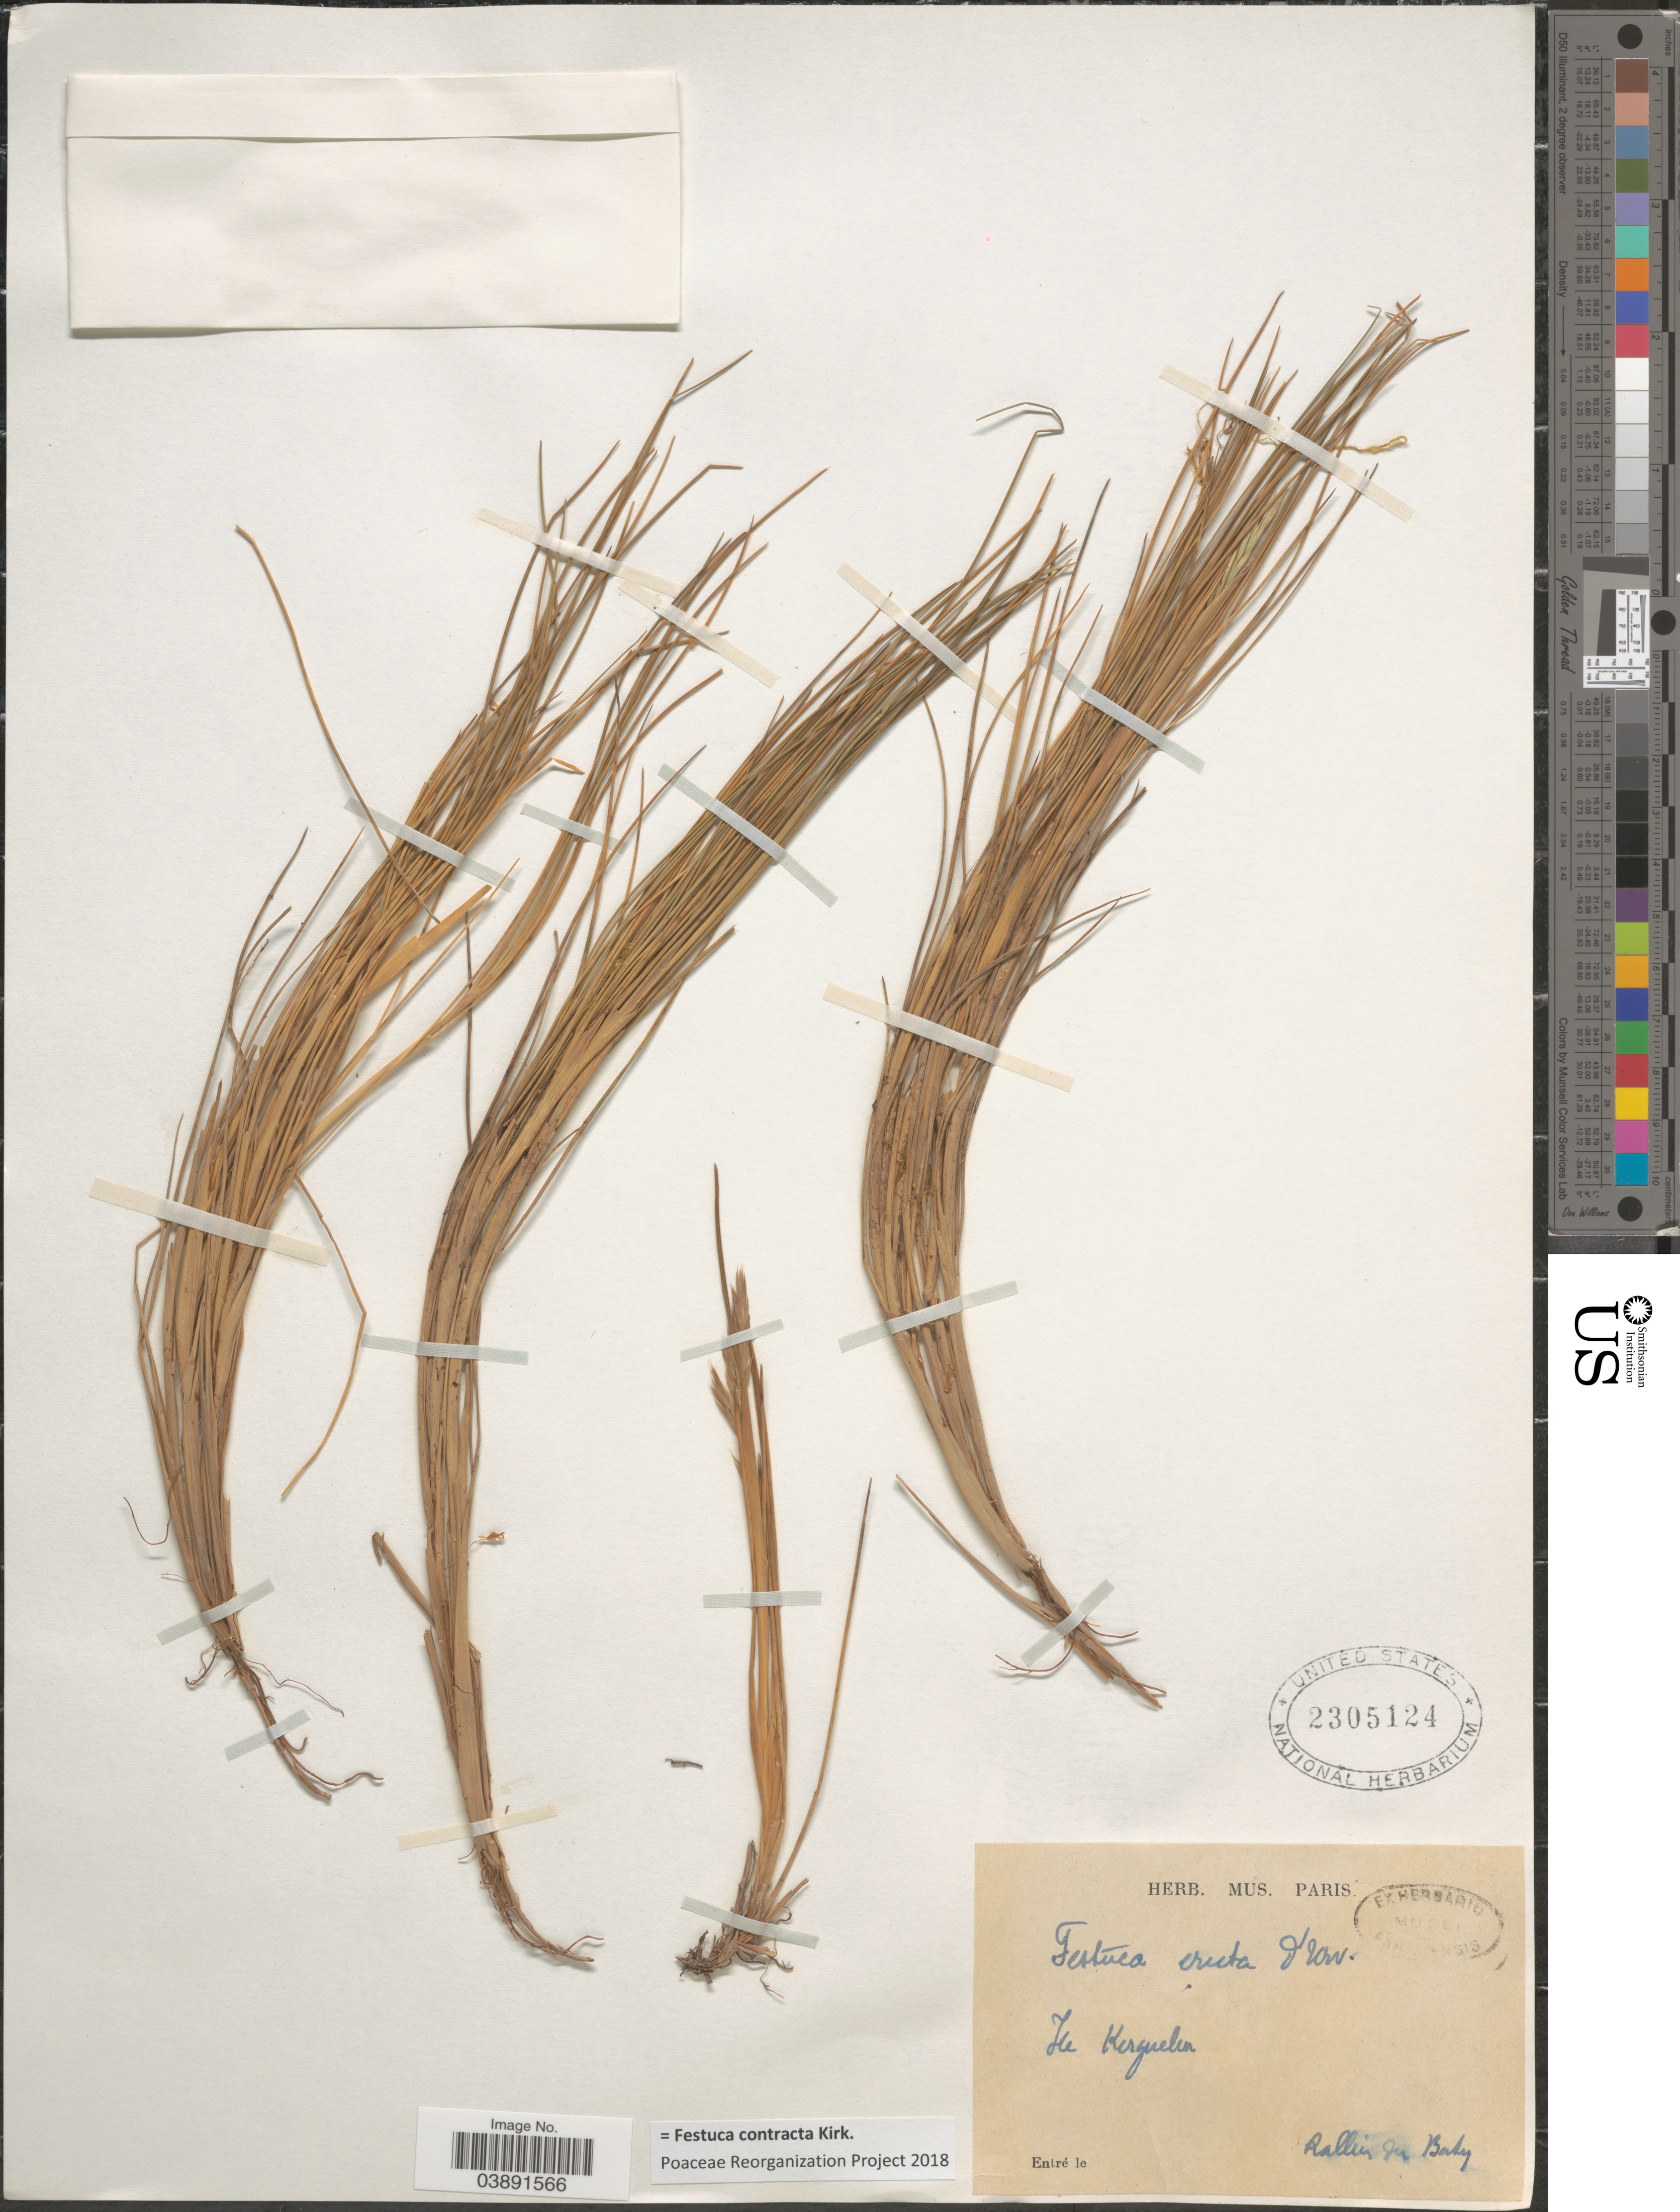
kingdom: Plantae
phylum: Tracheophyta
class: Liliopsida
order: Poales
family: Poaceae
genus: Festuca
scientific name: Festuca contracta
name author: Kirk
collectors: ex herb. Mus. Paris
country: French Southern Territories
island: Kerguelen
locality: Ile Kerguelin. Entré le Rallier du Baty.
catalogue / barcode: US 2305124